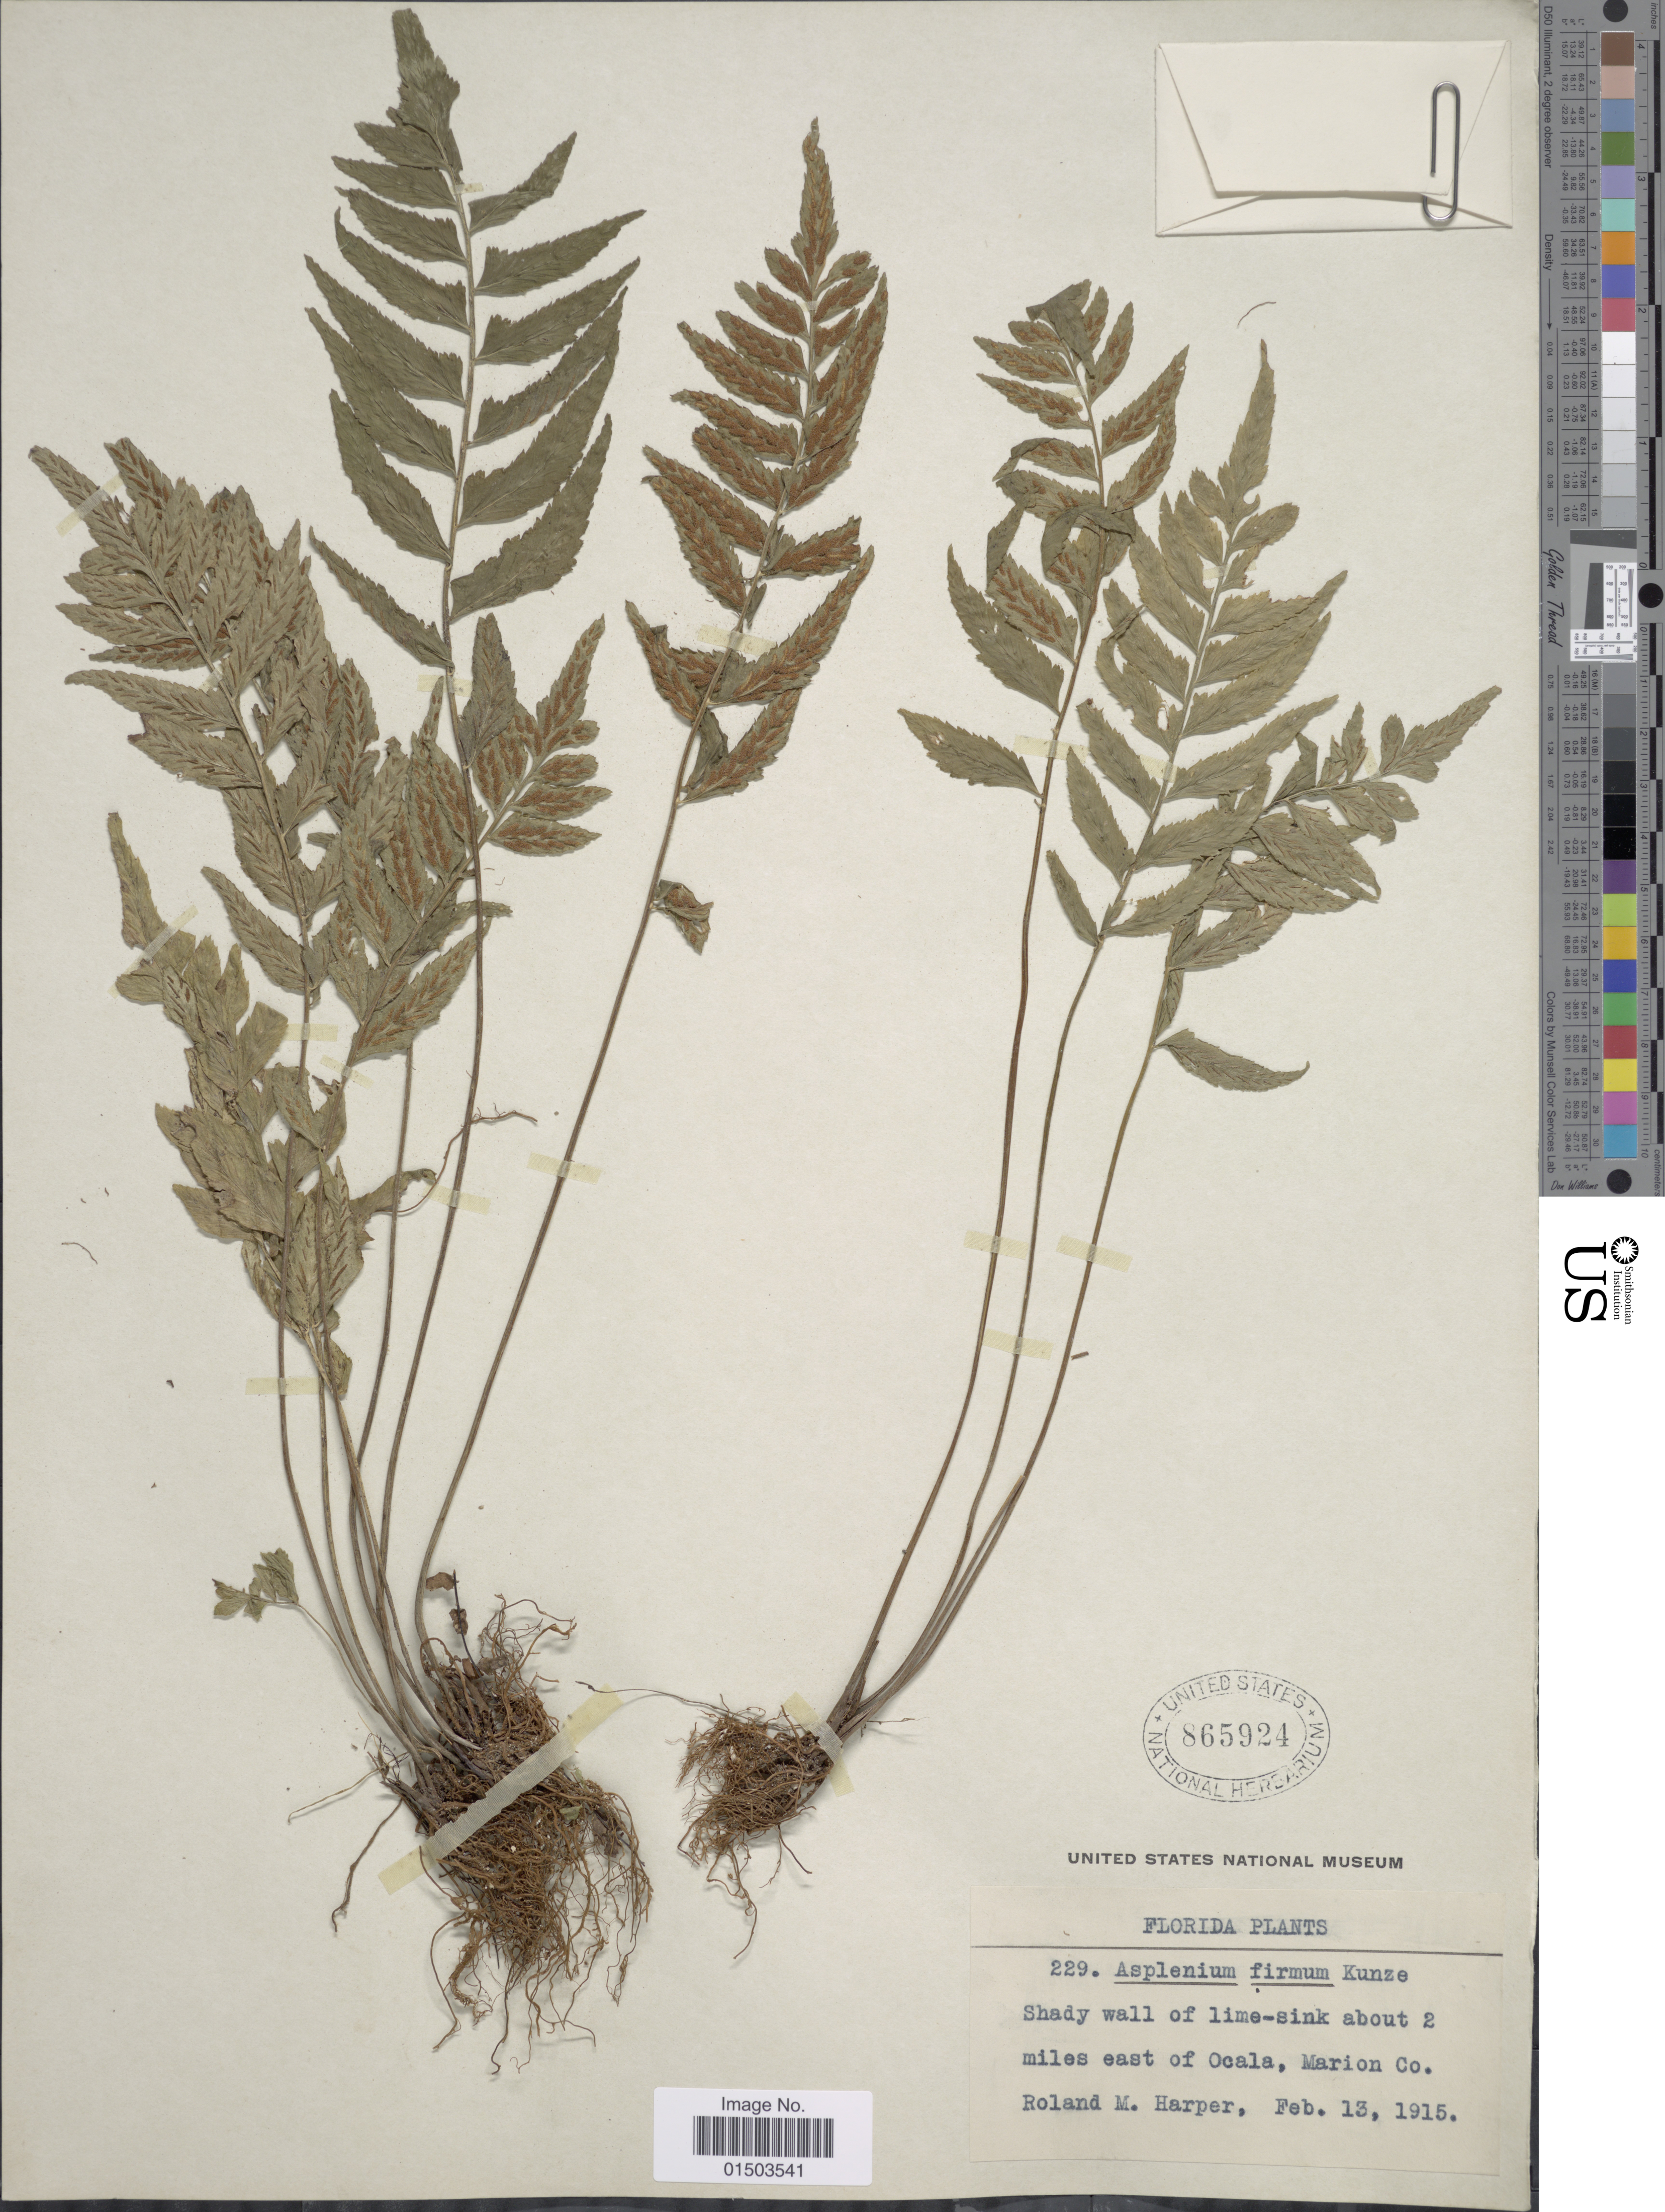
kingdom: Plantae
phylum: Tracheophyta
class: Polypodiopsida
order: Polypodiales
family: Aspleniaceae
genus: Asplenium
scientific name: Asplenium abscissum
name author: Willd.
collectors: R. M. Harper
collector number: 229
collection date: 1915-02-13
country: United States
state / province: Florida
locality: Florida, Shady wall of lime-sink about 2 miles east of Ocala, Marion Co.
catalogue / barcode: US 865924